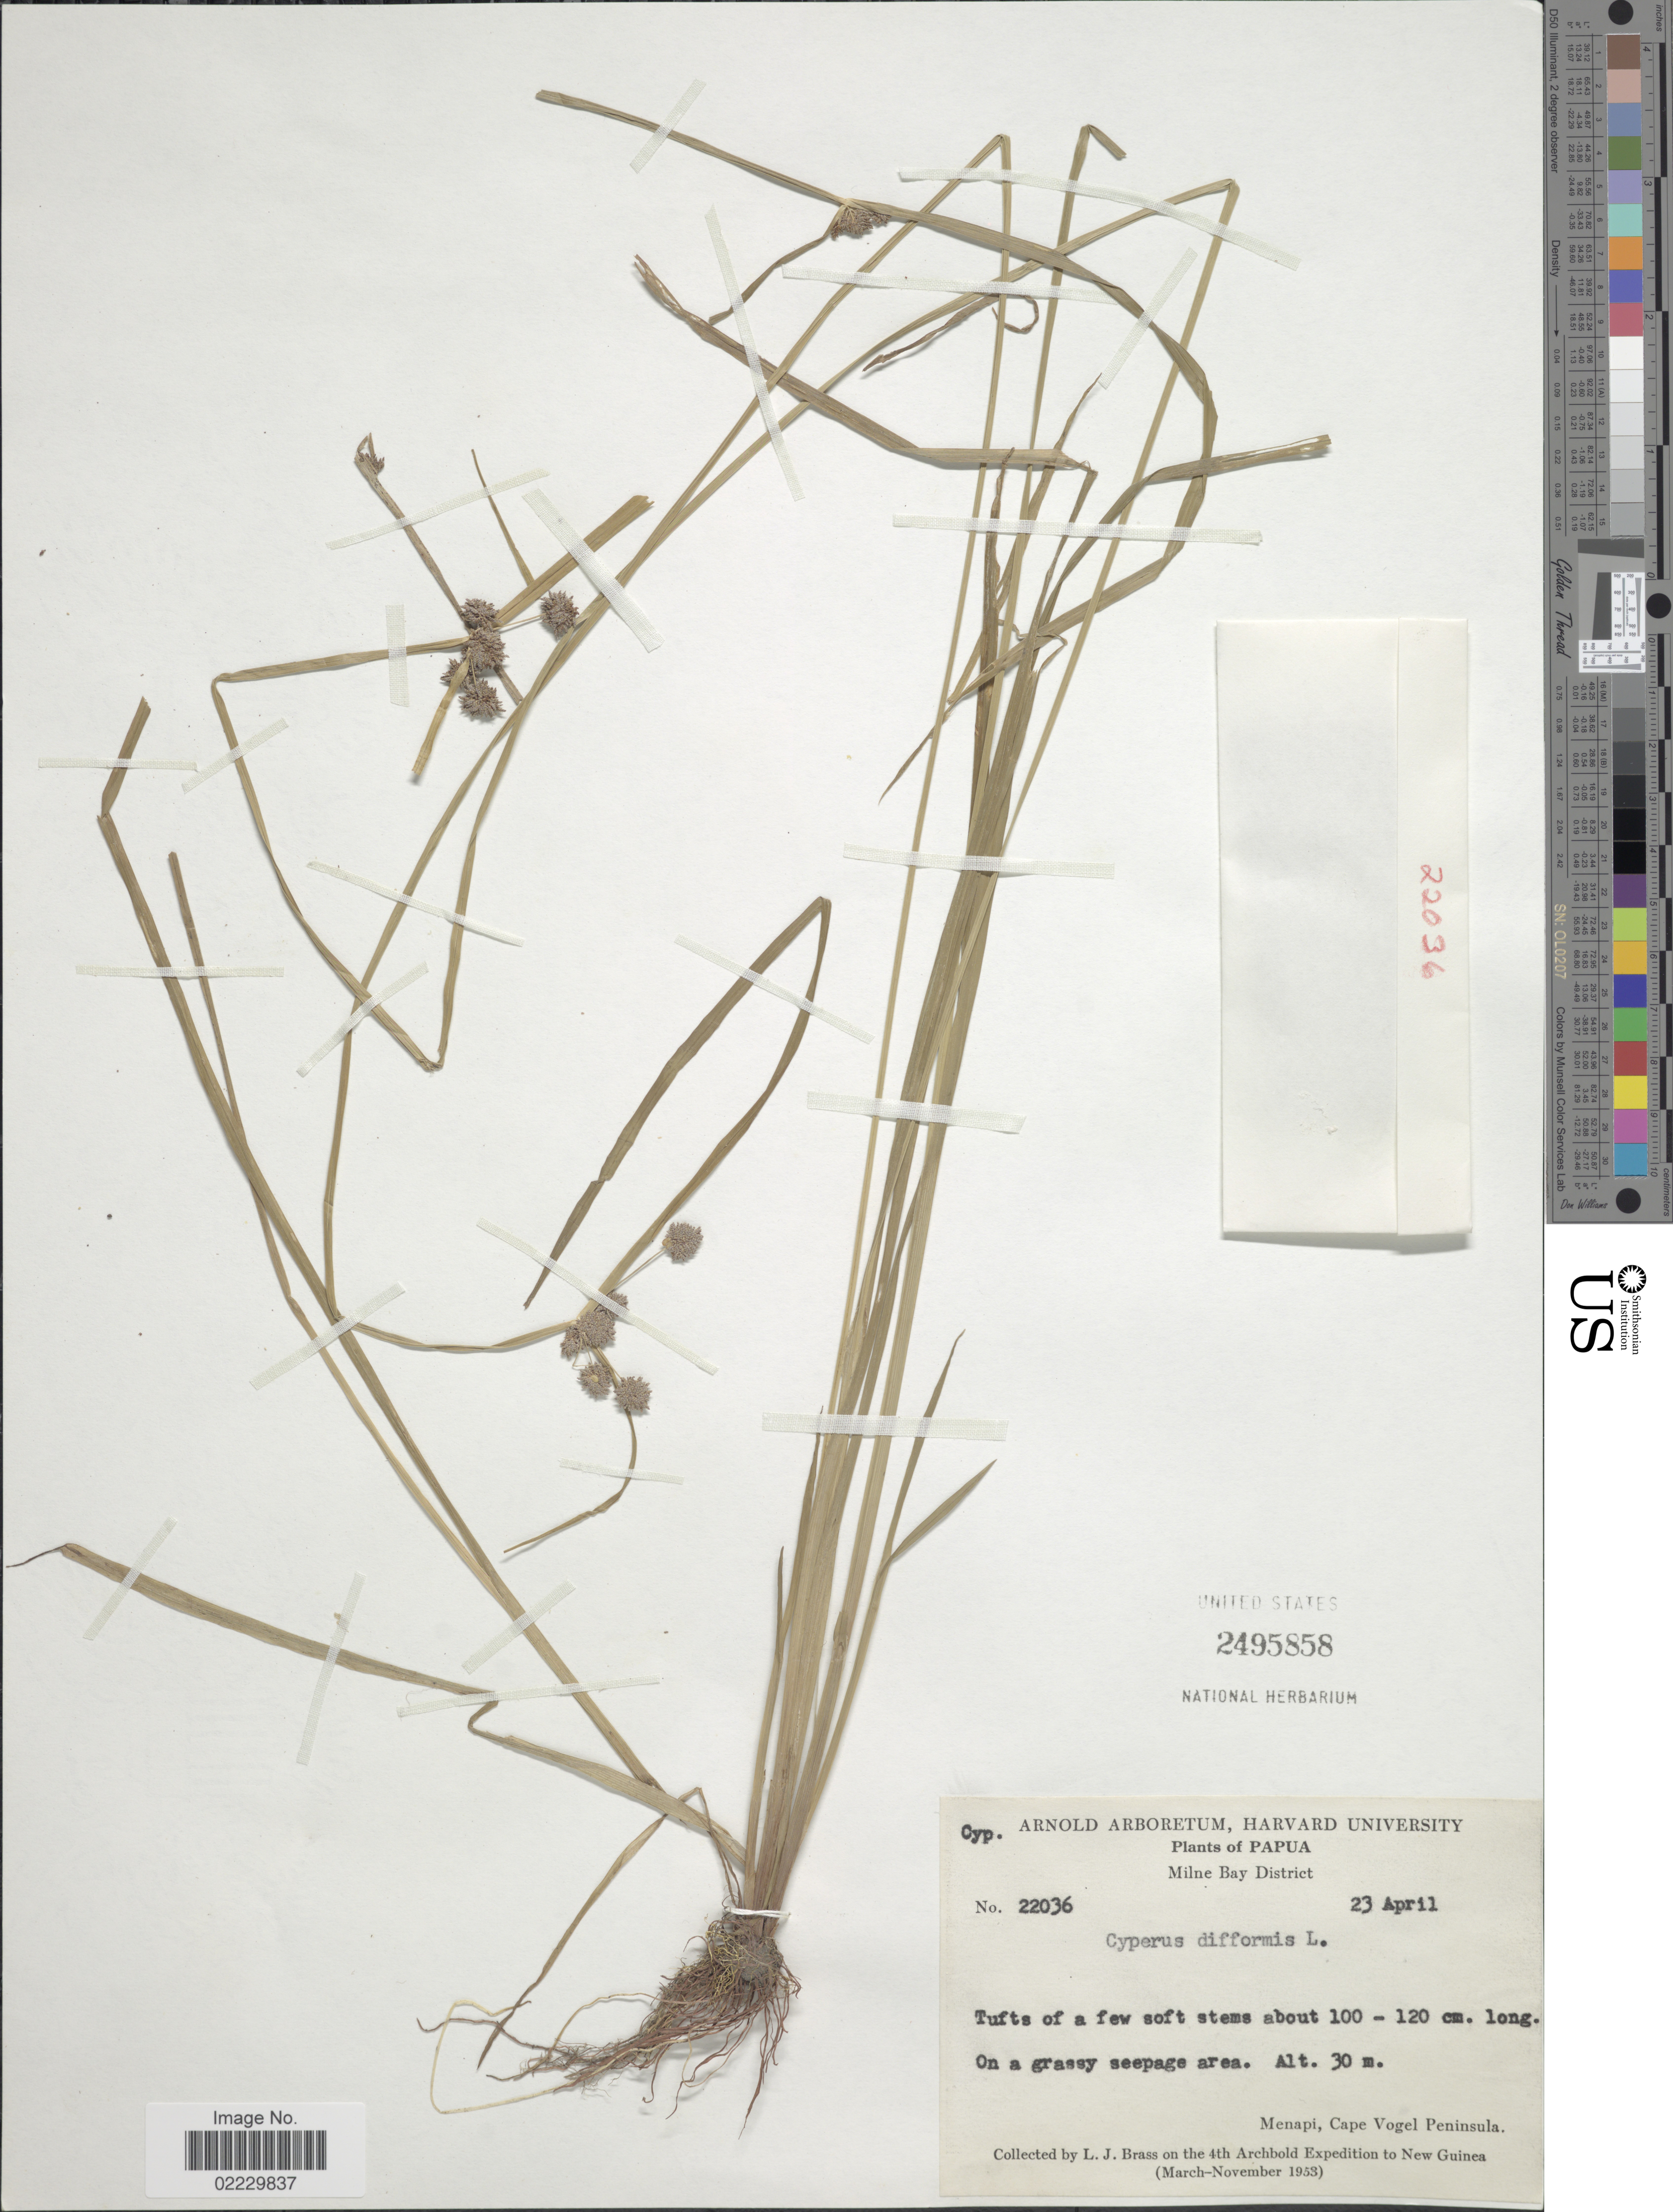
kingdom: Plantae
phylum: Tracheophyta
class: Liliopsida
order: Poales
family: Cyperaceae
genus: Cyperus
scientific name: Cyperus difformis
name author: L.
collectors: L. J. Brass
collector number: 22036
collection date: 1953-04-23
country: Papua New Guinea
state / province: Milne Bay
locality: Papua. Milne Bay District. Menapi, Cape Vogel Peninsula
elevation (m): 30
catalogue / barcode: US 2495858